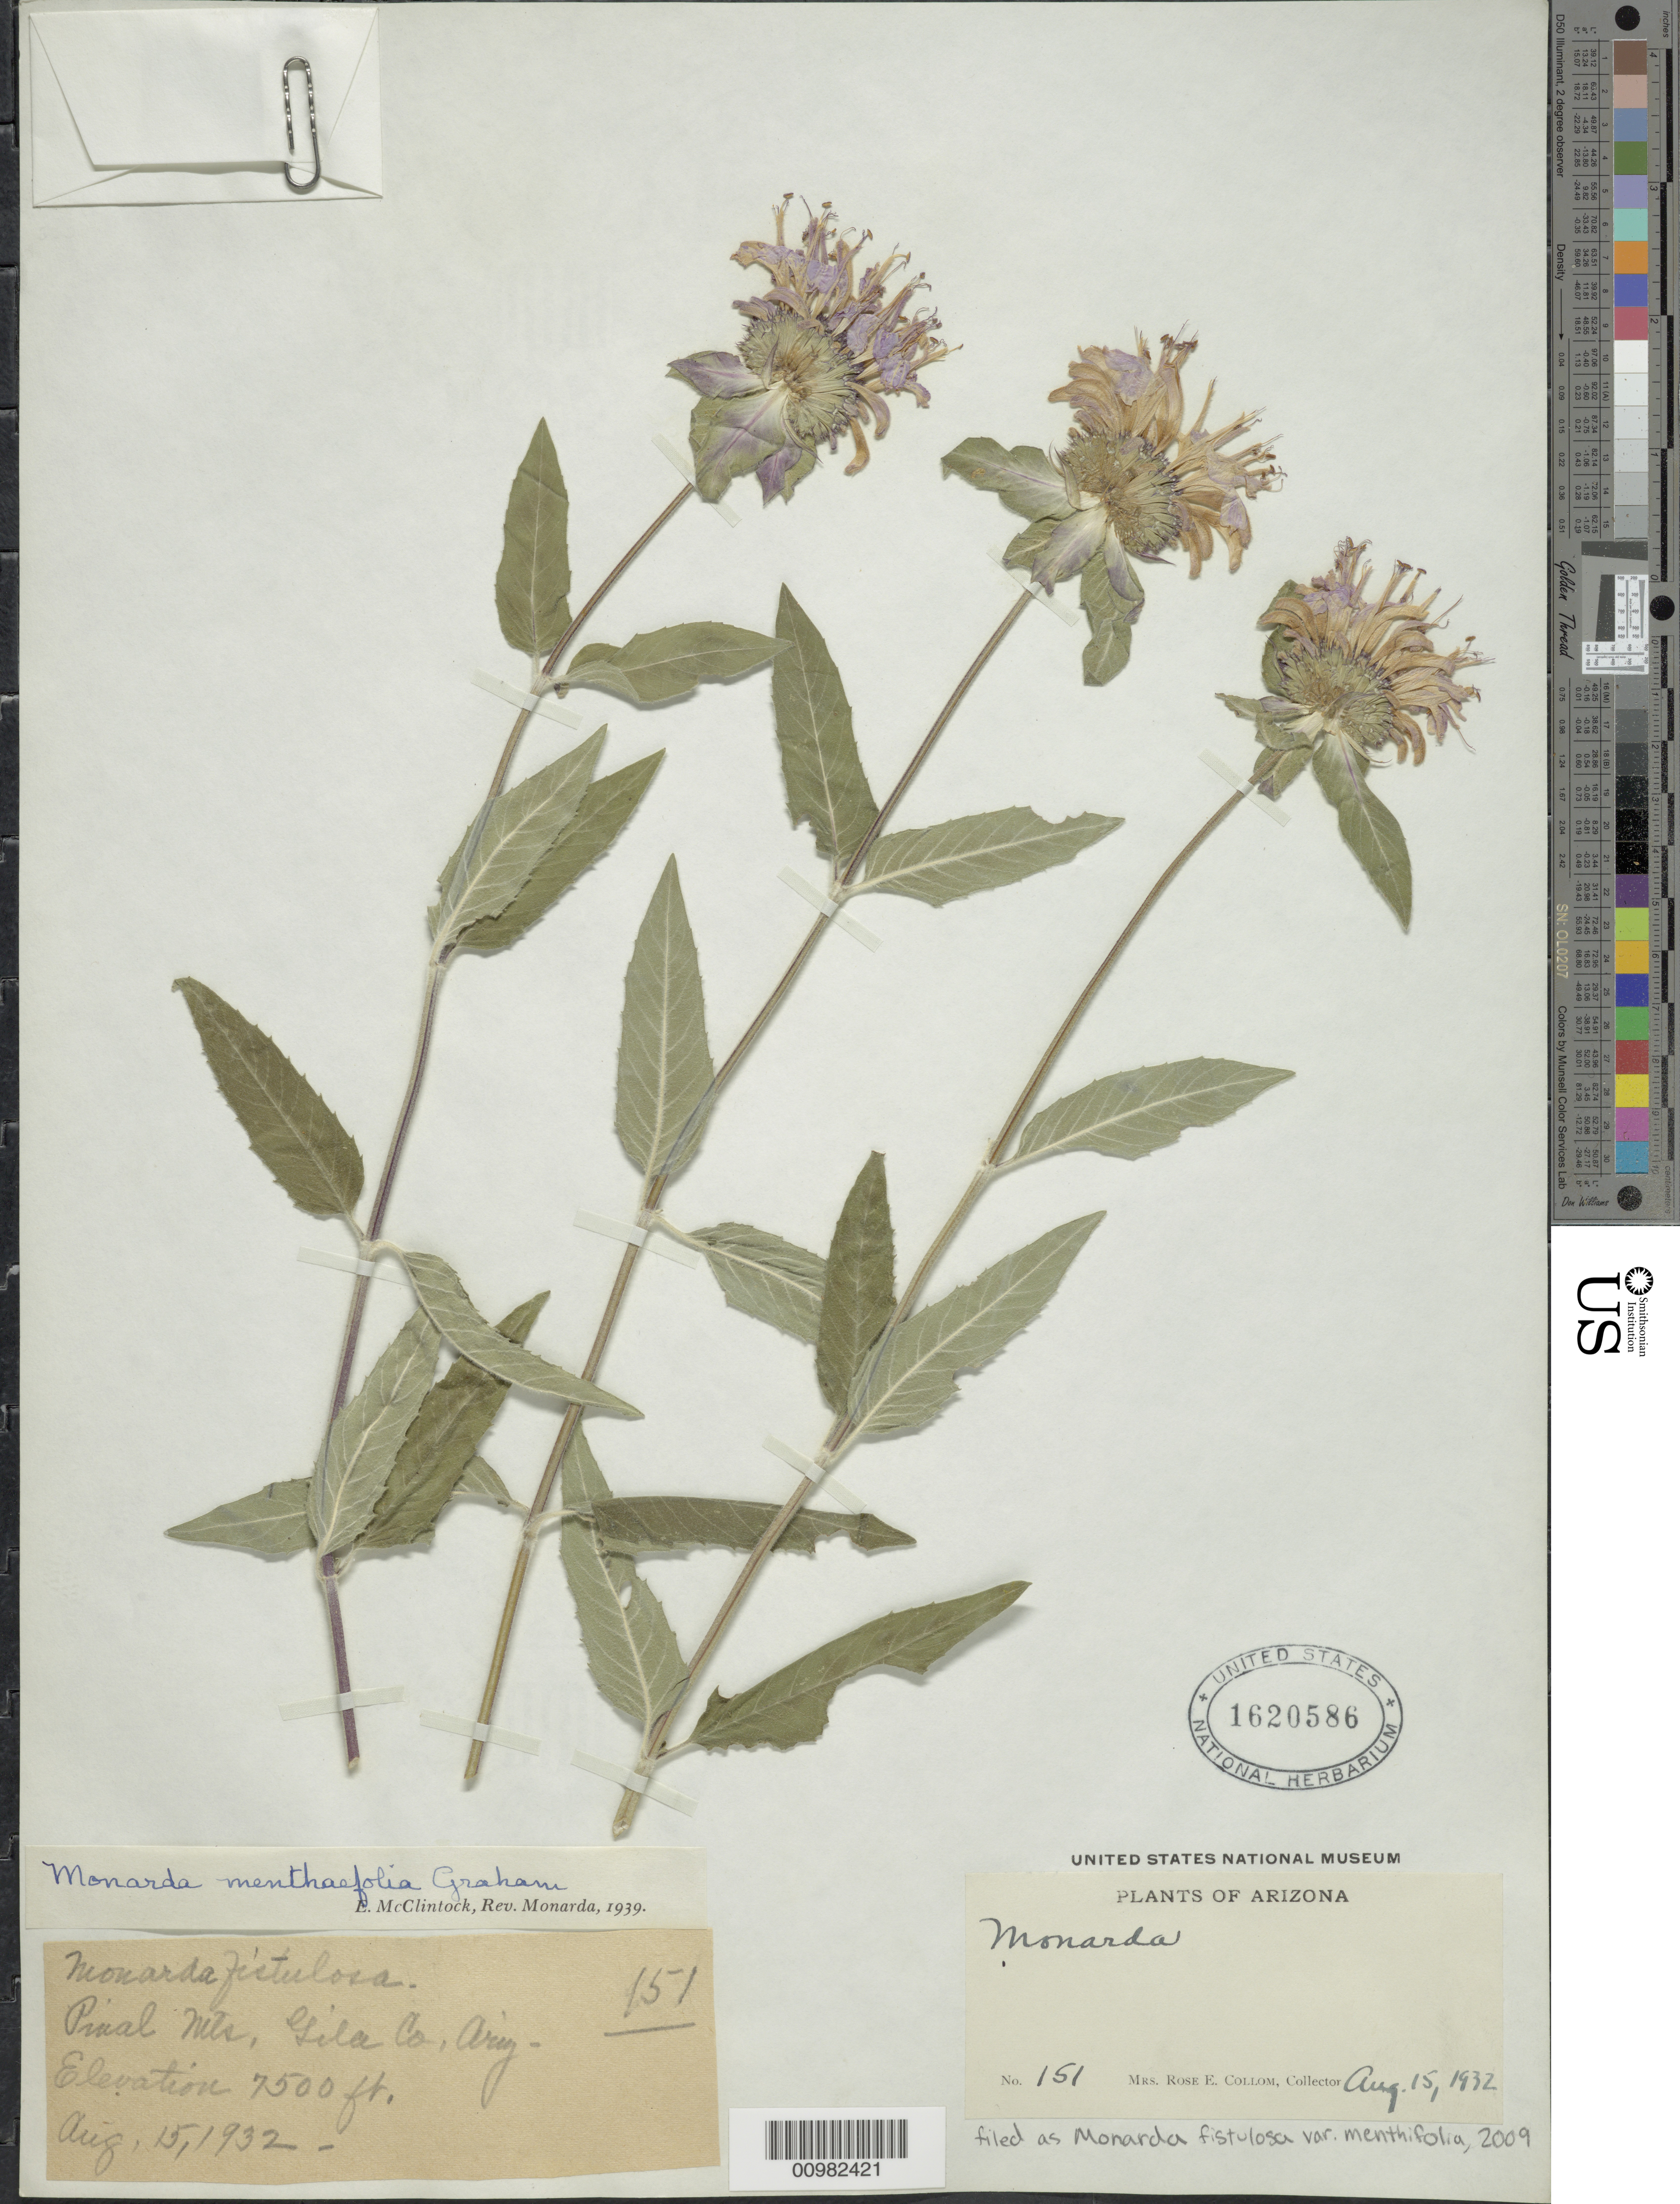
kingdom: Plantae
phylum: Tracheophyta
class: Magnoliopsida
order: Lamiales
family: Lamiaceae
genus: Monarda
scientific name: Monarda fistulosa var. menthifolia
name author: (Graham) Fernald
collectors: R. E. Collom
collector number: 151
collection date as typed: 15 Aug 1932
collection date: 1932-08-15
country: United States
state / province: Arizona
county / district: Gila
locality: Pinal Mts.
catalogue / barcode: US 1620586